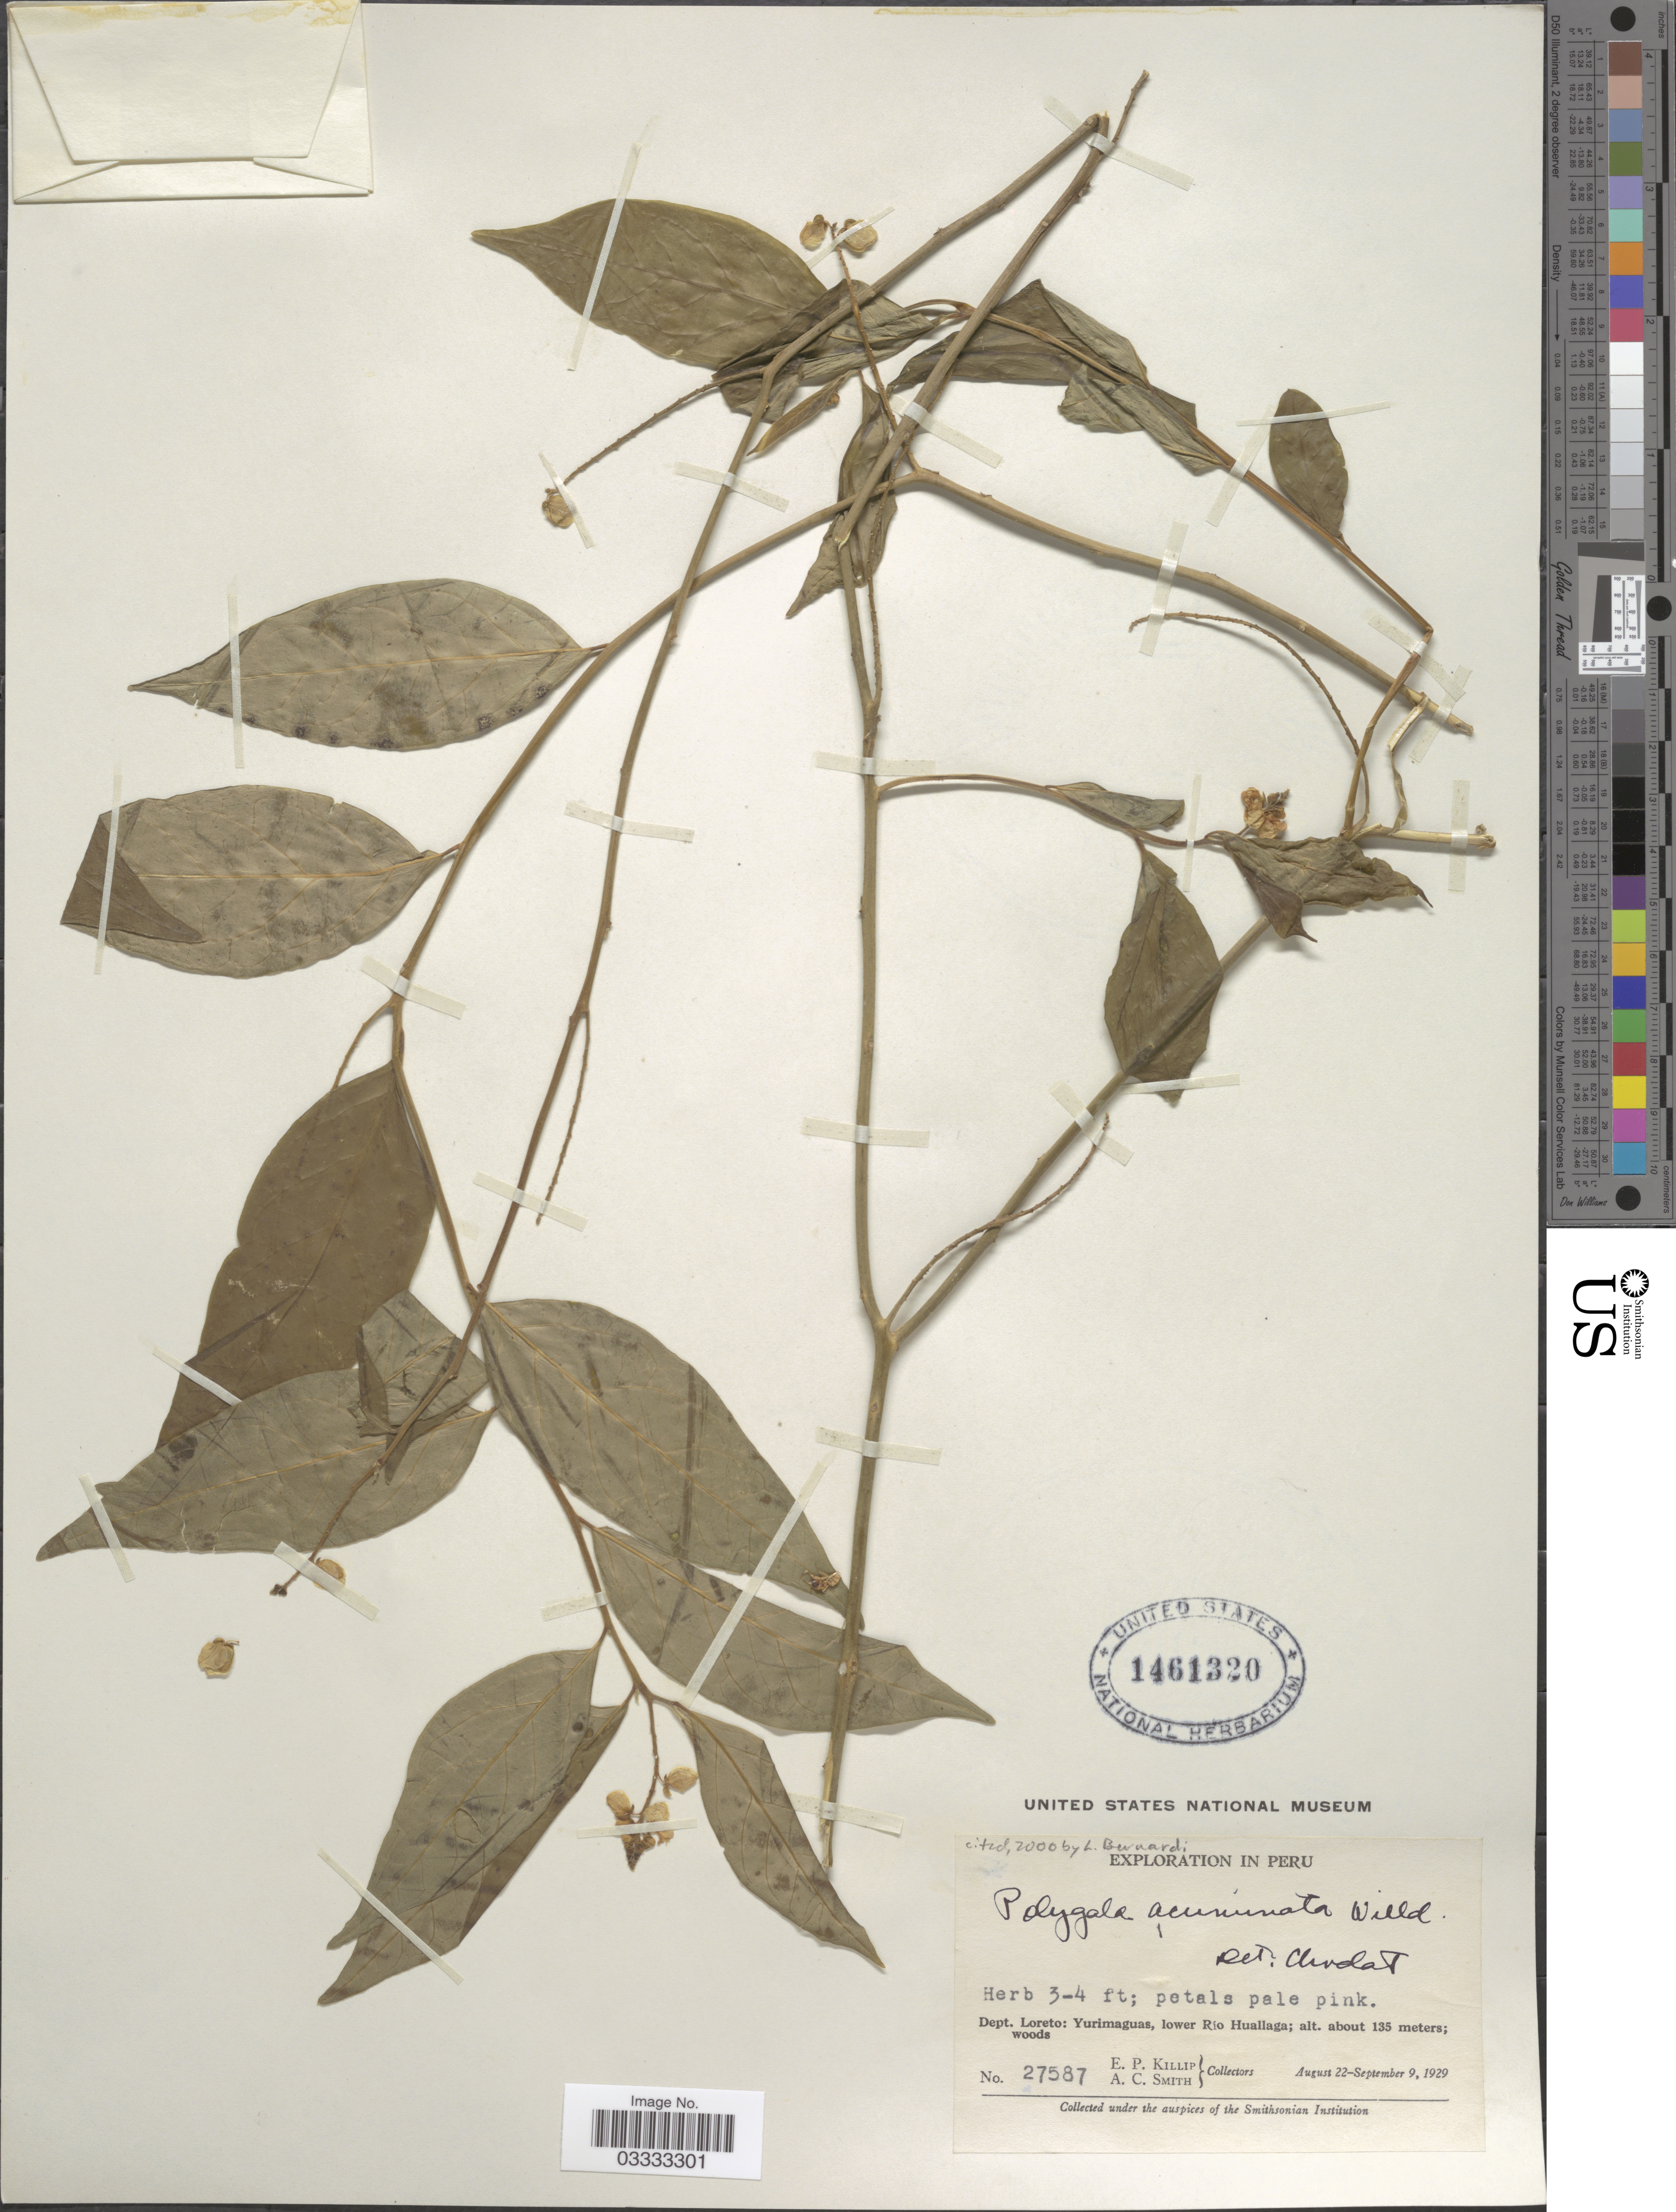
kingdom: Plantae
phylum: Tracheophyta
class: Magnoliopsida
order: Fabales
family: Polygalaceae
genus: Asemeia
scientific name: Asemeia acuminata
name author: (Willd.) J.F.B. Pastore & J.R. Abbott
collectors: E. P. Killip & A. C. Smith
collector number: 27587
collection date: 1929-08-22/1929-09-09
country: Peru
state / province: Loreto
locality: Dept. Loreto: Yurimaguas, lower Río Huallaga.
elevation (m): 135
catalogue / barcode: US 1461320